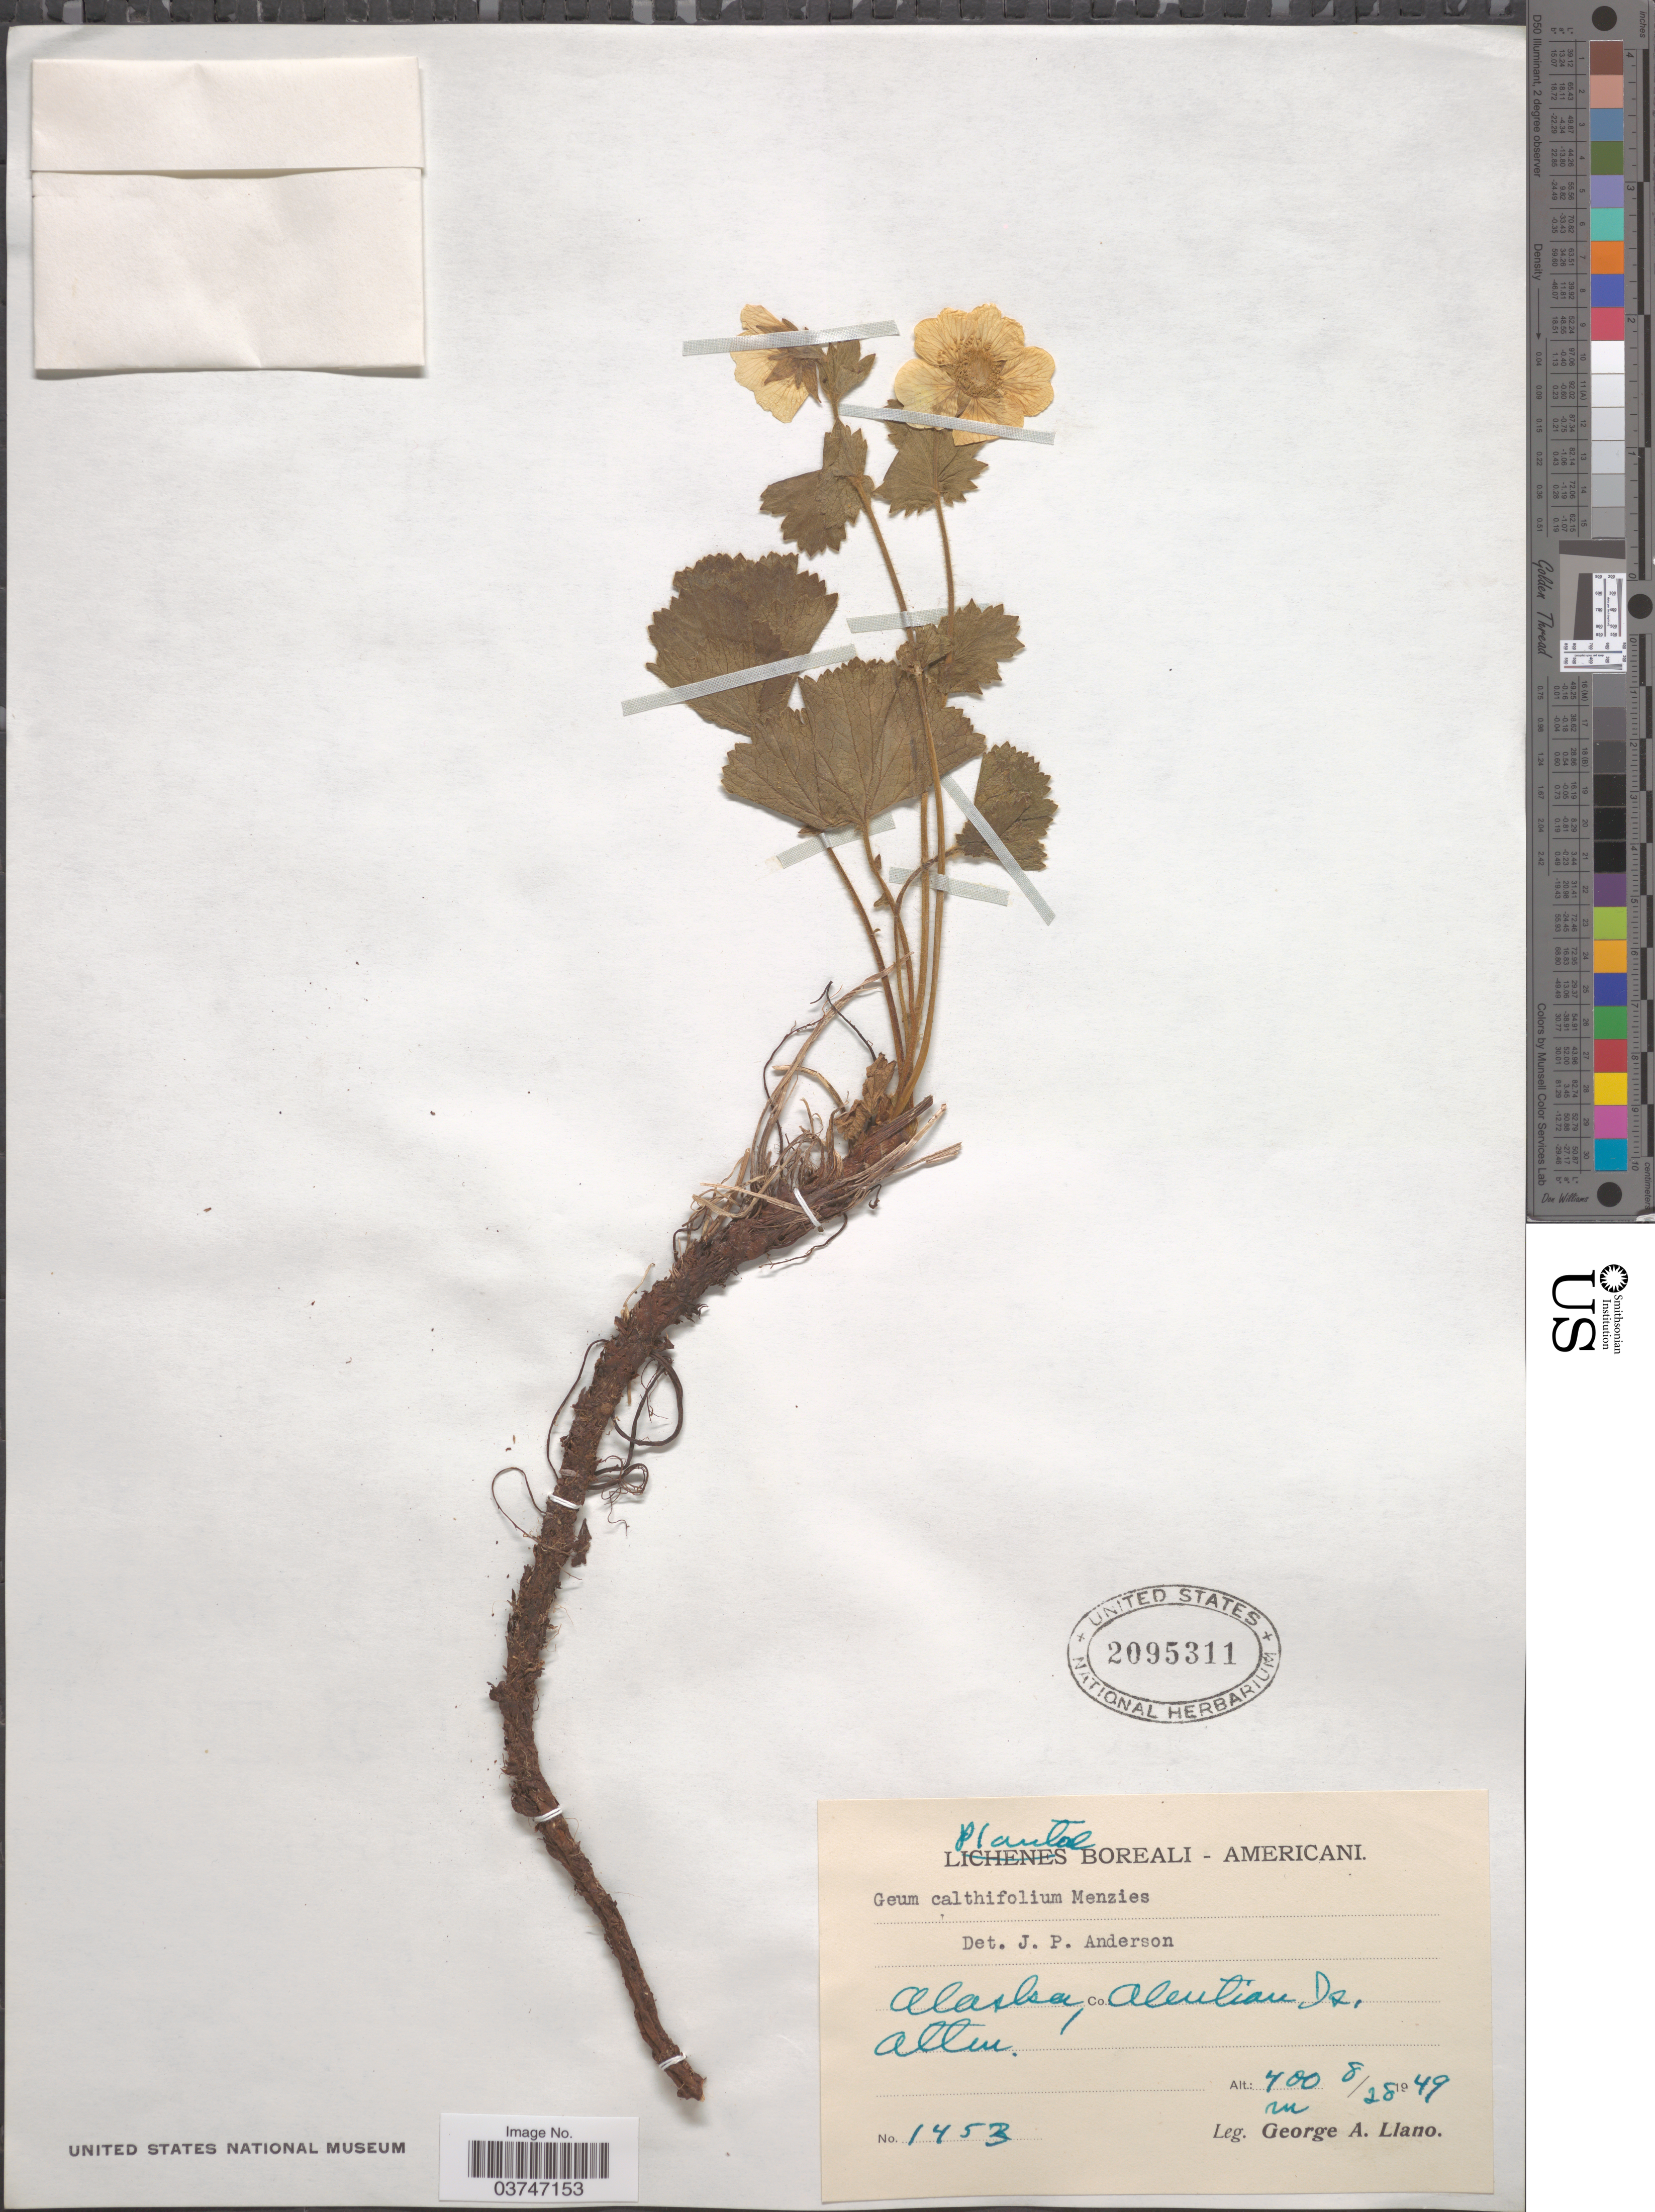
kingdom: Plantae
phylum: Tracheophyta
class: Magnoliopsida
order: Rosales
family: Rosaceae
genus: Geum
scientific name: Geum calthifolium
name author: Menzies ex Sm.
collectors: G. Llano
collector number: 1453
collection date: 1949-08-28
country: United States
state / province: Alaska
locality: Boreali-Americani. Co: Aleutian Is., Attu.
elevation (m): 400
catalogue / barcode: US 2095311